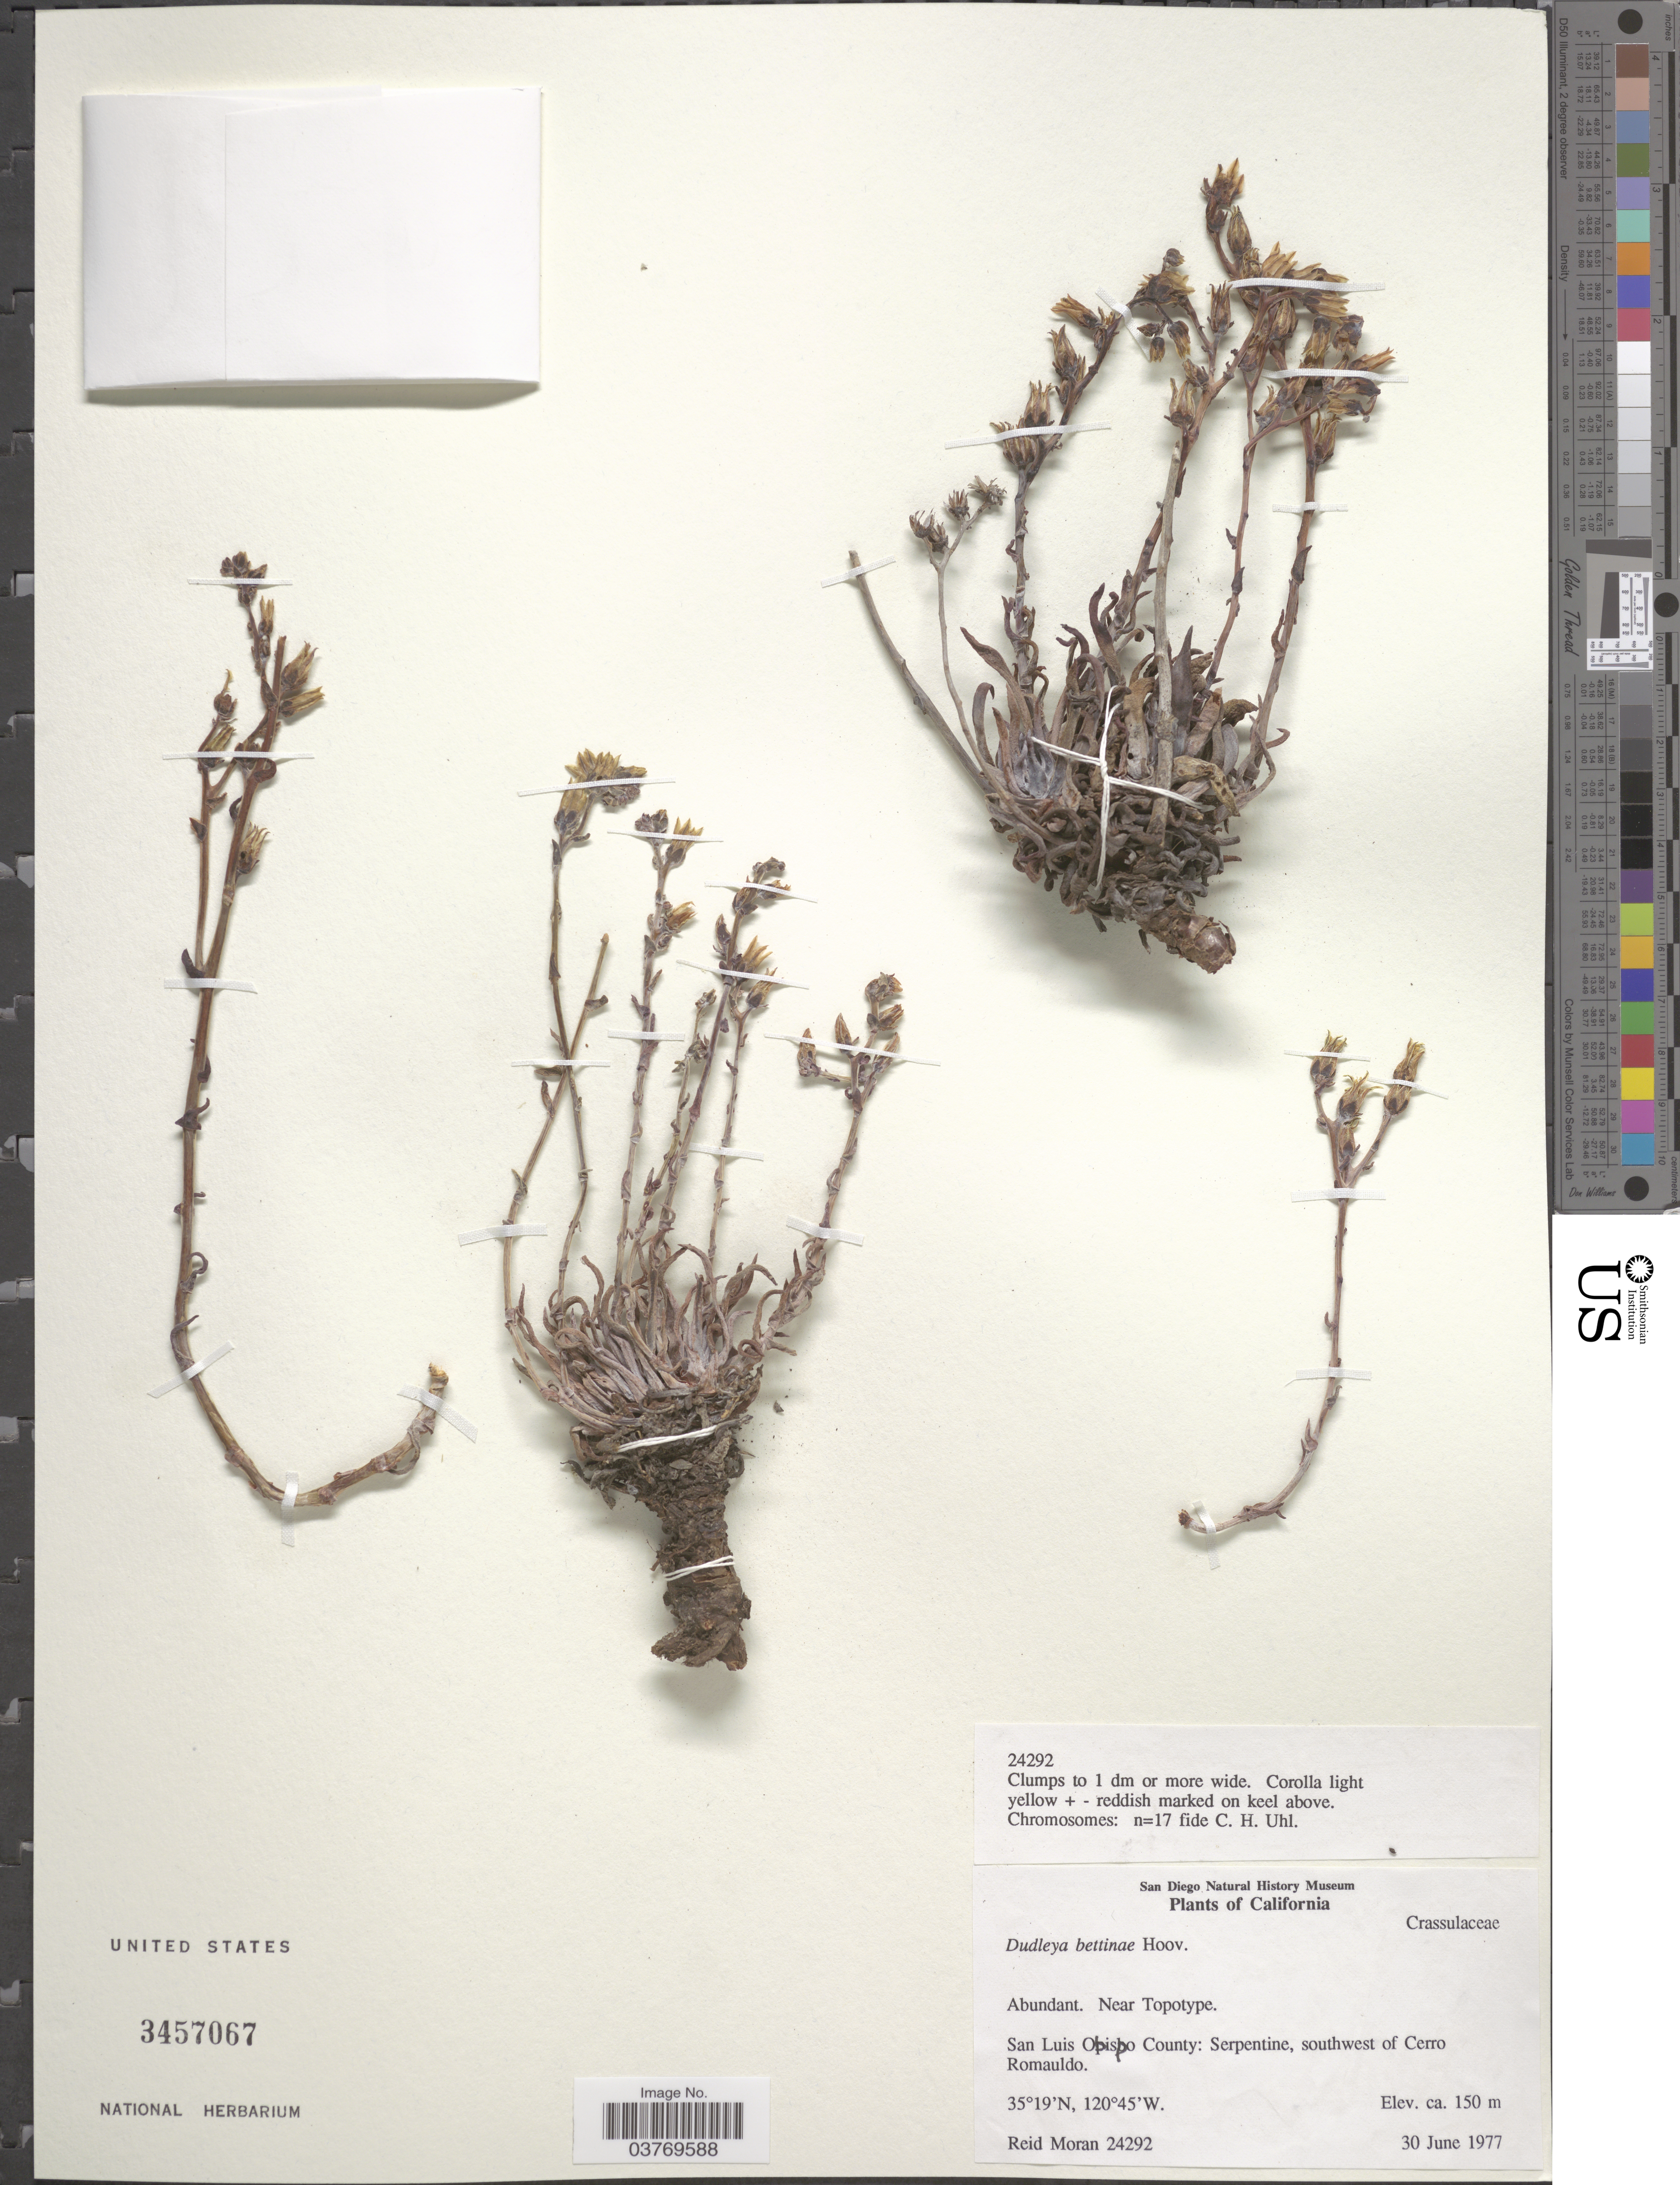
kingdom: Plantae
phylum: Tracheophyta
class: Magnoliopsida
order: Saxifragales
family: Crassulaceae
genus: Dudleya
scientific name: Dudleya bettinae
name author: Hoover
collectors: R. Moran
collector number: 24292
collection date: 1977-06-30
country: United States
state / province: California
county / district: San Luis Obispo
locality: San Luis Obispo County: Serpentine, southwest of Cerro Romauldo.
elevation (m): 150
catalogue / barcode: US 3457067